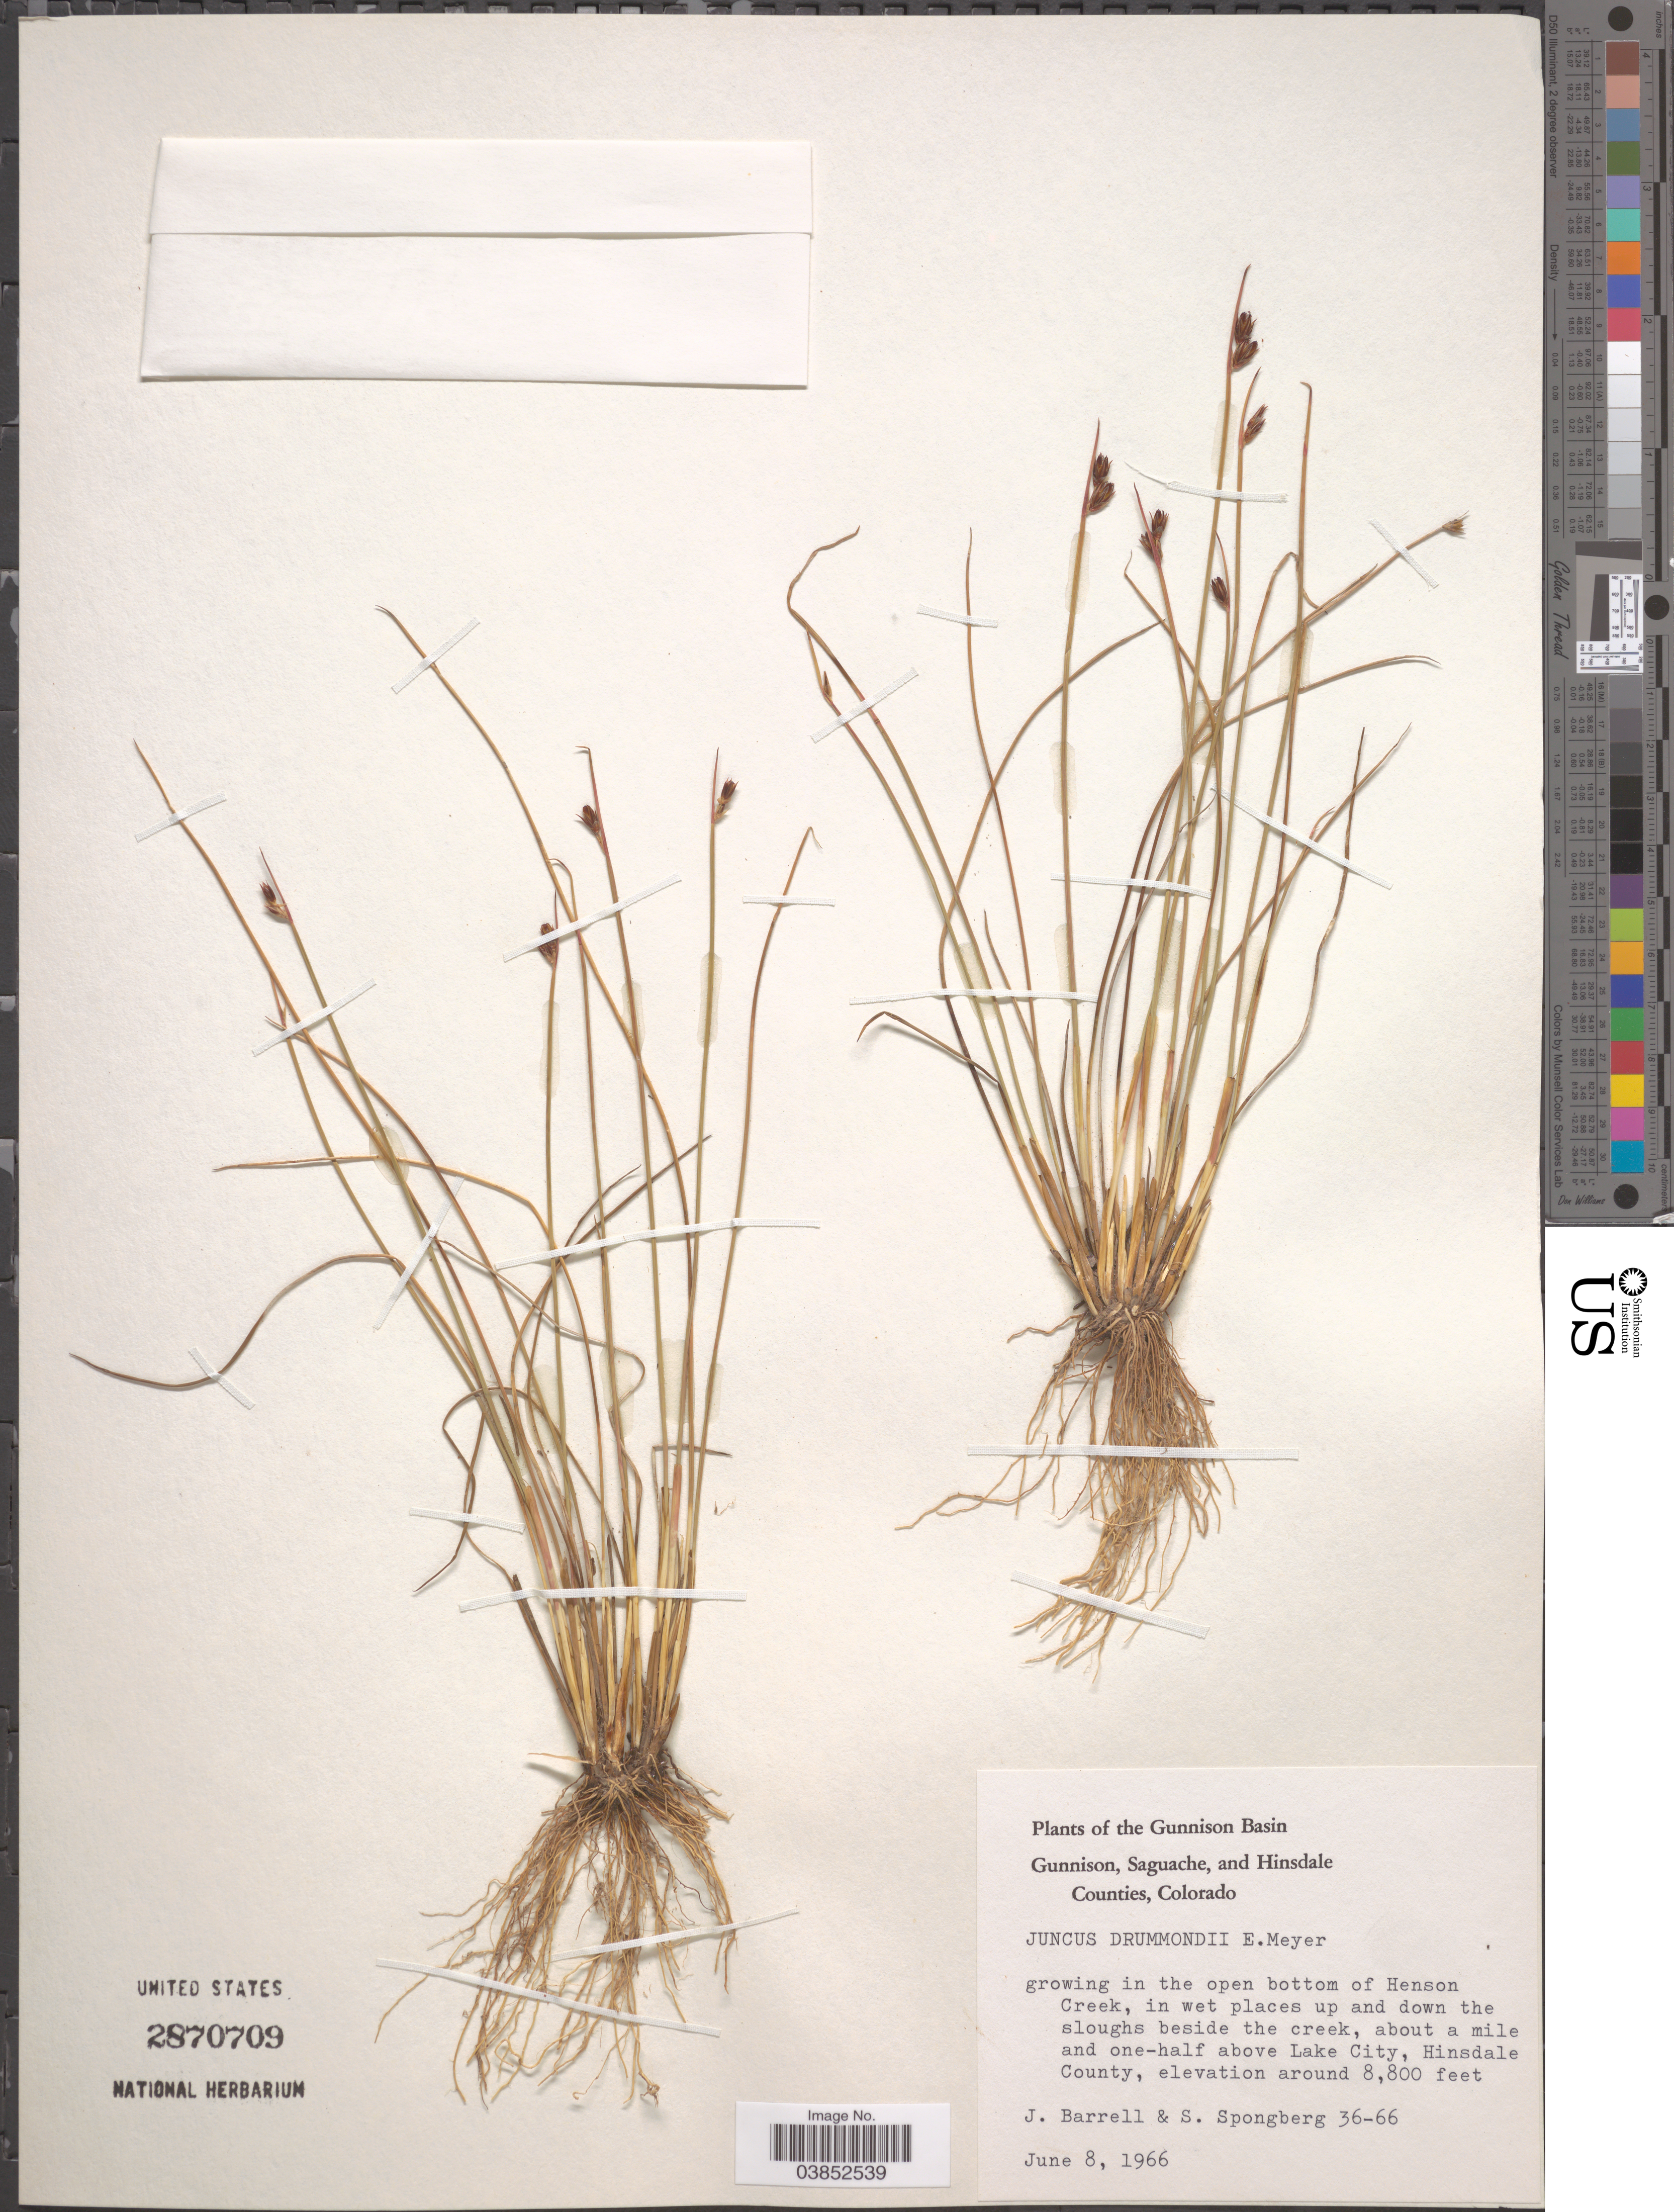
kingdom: Plantae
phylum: Tracheophyta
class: Liliopsida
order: Poales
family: Juncaceae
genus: Juncus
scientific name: Juncus drummondii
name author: E. Mey.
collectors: J. Barrell & S. A.Spongberg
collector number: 36-66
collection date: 1966-06-08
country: United States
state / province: Colorado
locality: The Gunnison Basin. In the open bottom of Henson Creek, up and down the sloughs beside the creek, about a mile and one-half above Lake City, Hinsdale County.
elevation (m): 2682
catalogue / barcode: US 2870709